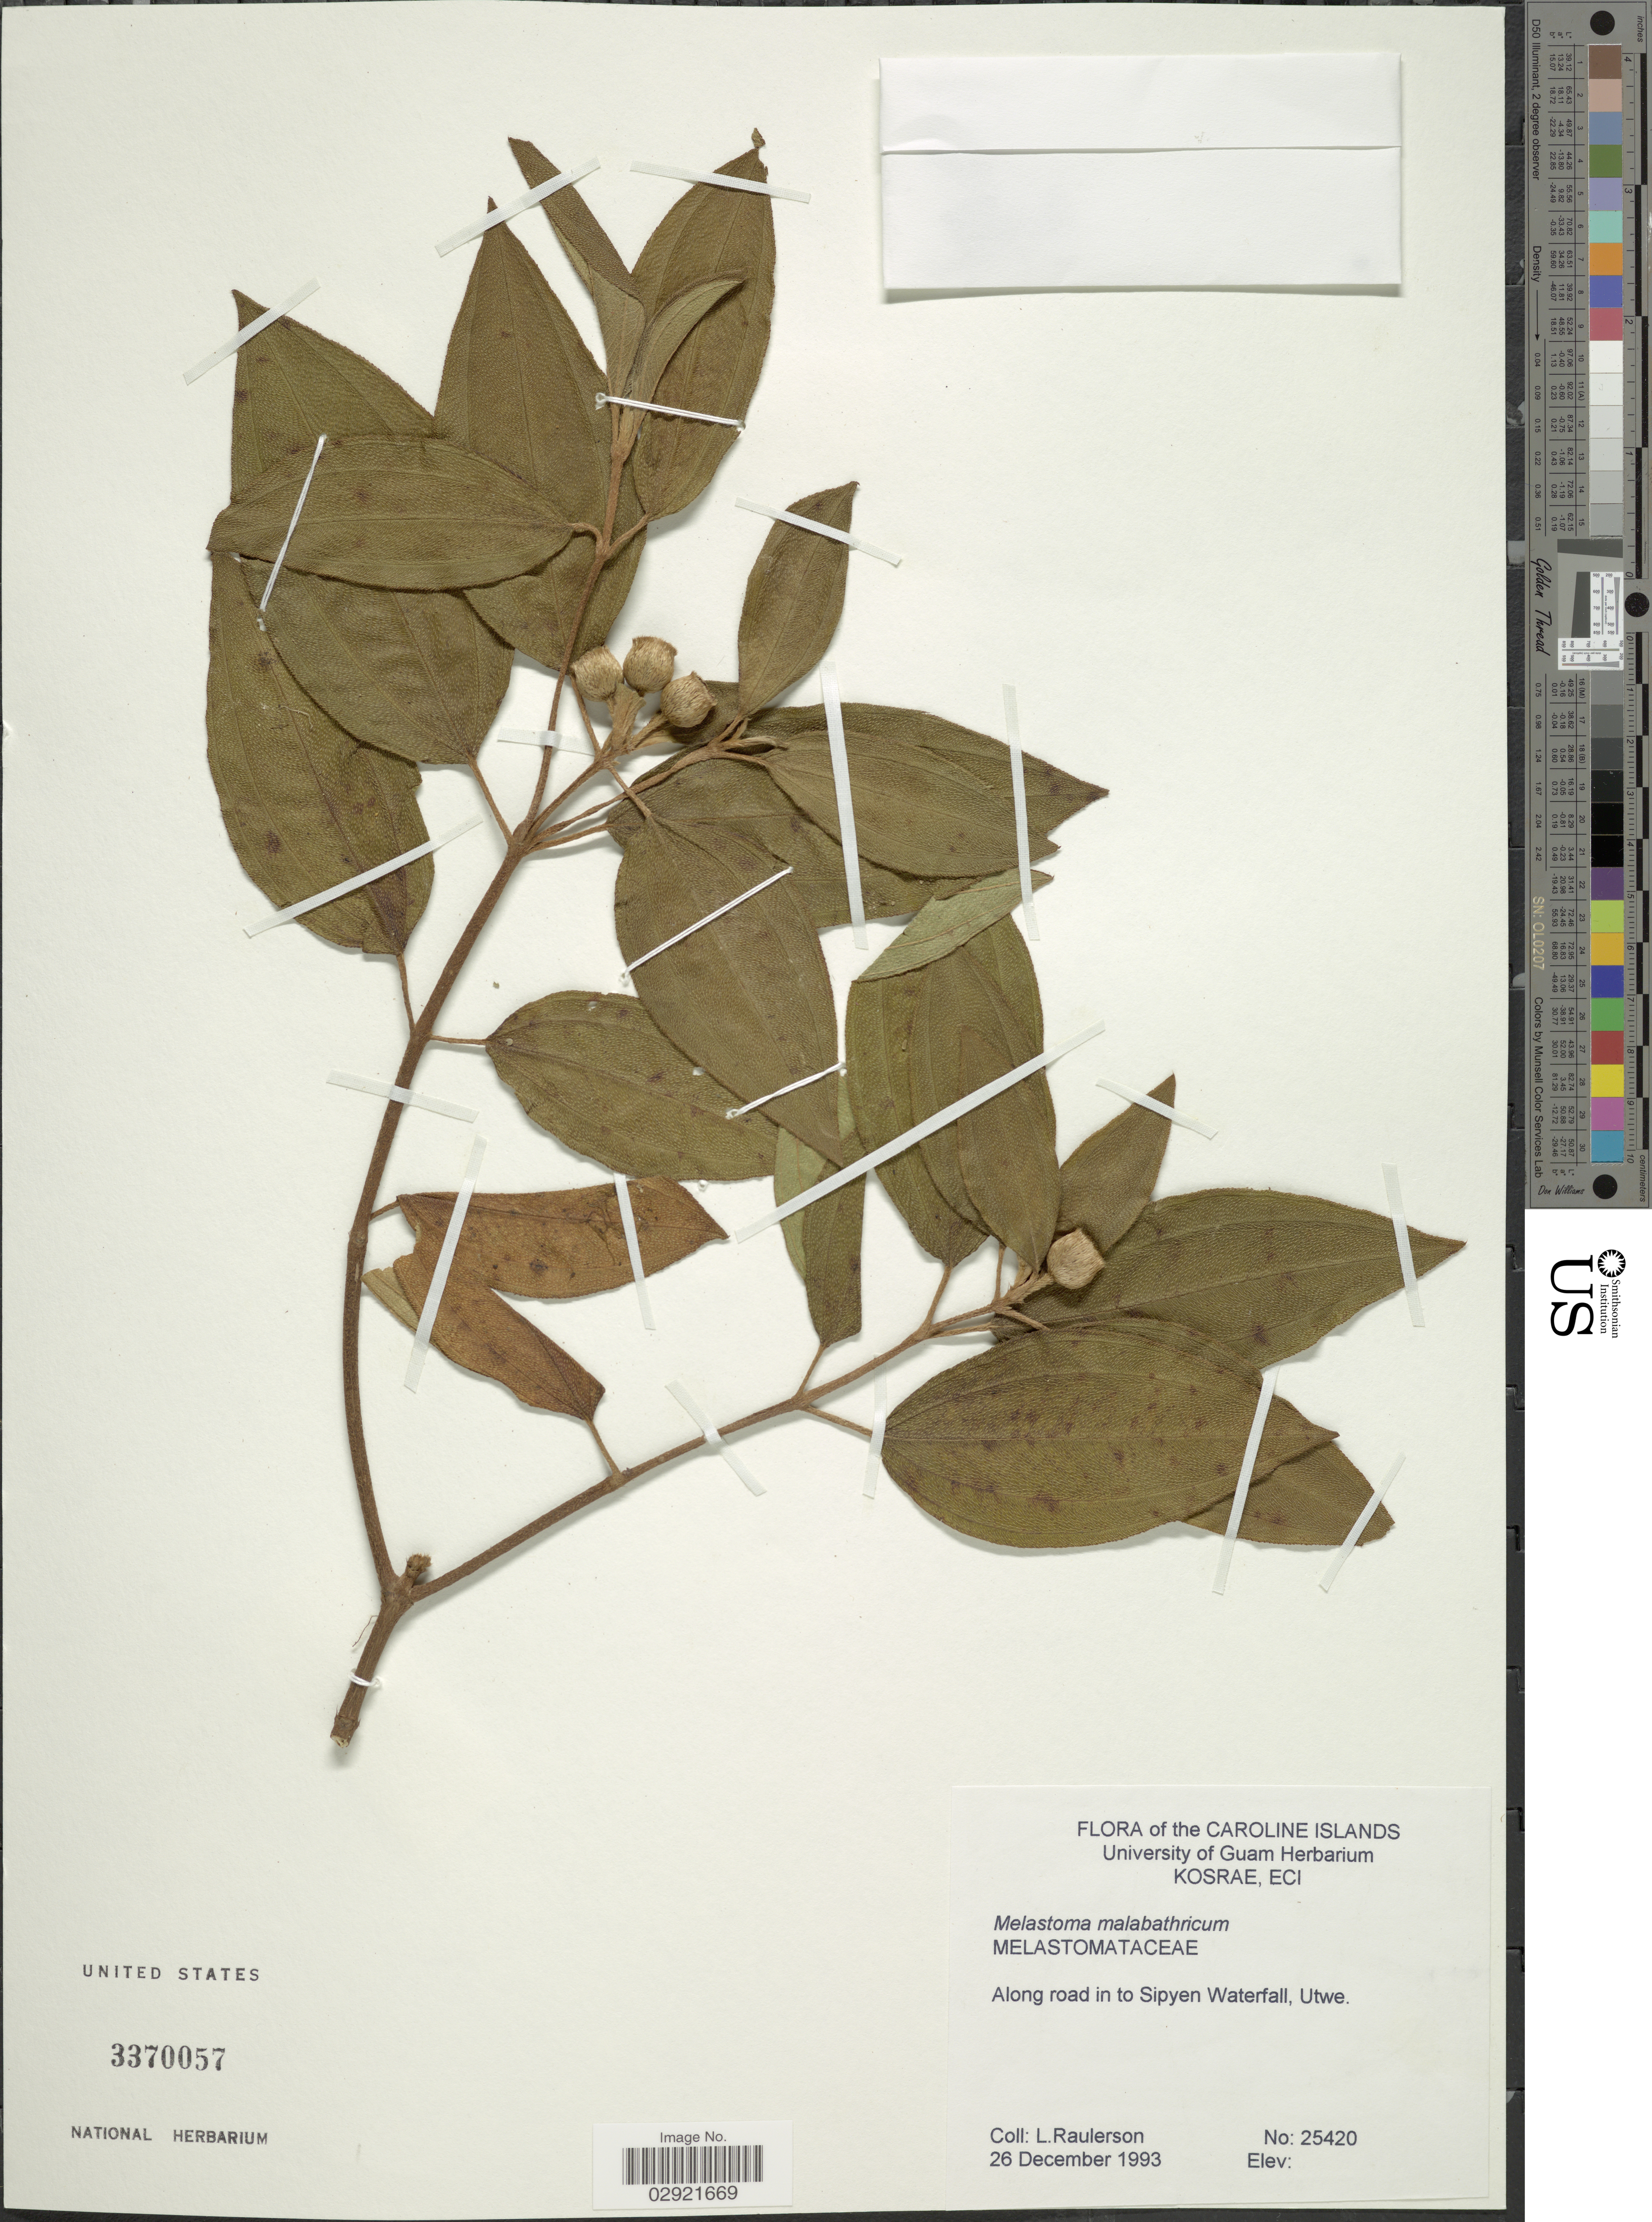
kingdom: Plantae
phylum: Tracheophyta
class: Magnoliopsida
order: Myrtales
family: Melastomataceae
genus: Melastoma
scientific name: Melastoma malabathricum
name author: L.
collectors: L. Raulerson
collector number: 25420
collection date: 1993-12-26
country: Micronesia, Federated States of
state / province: Kosrae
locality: Caroline Islands. Kosrae, ECI. Along road in to Sipyen Waterfall, Utwe.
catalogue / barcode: US 3370057